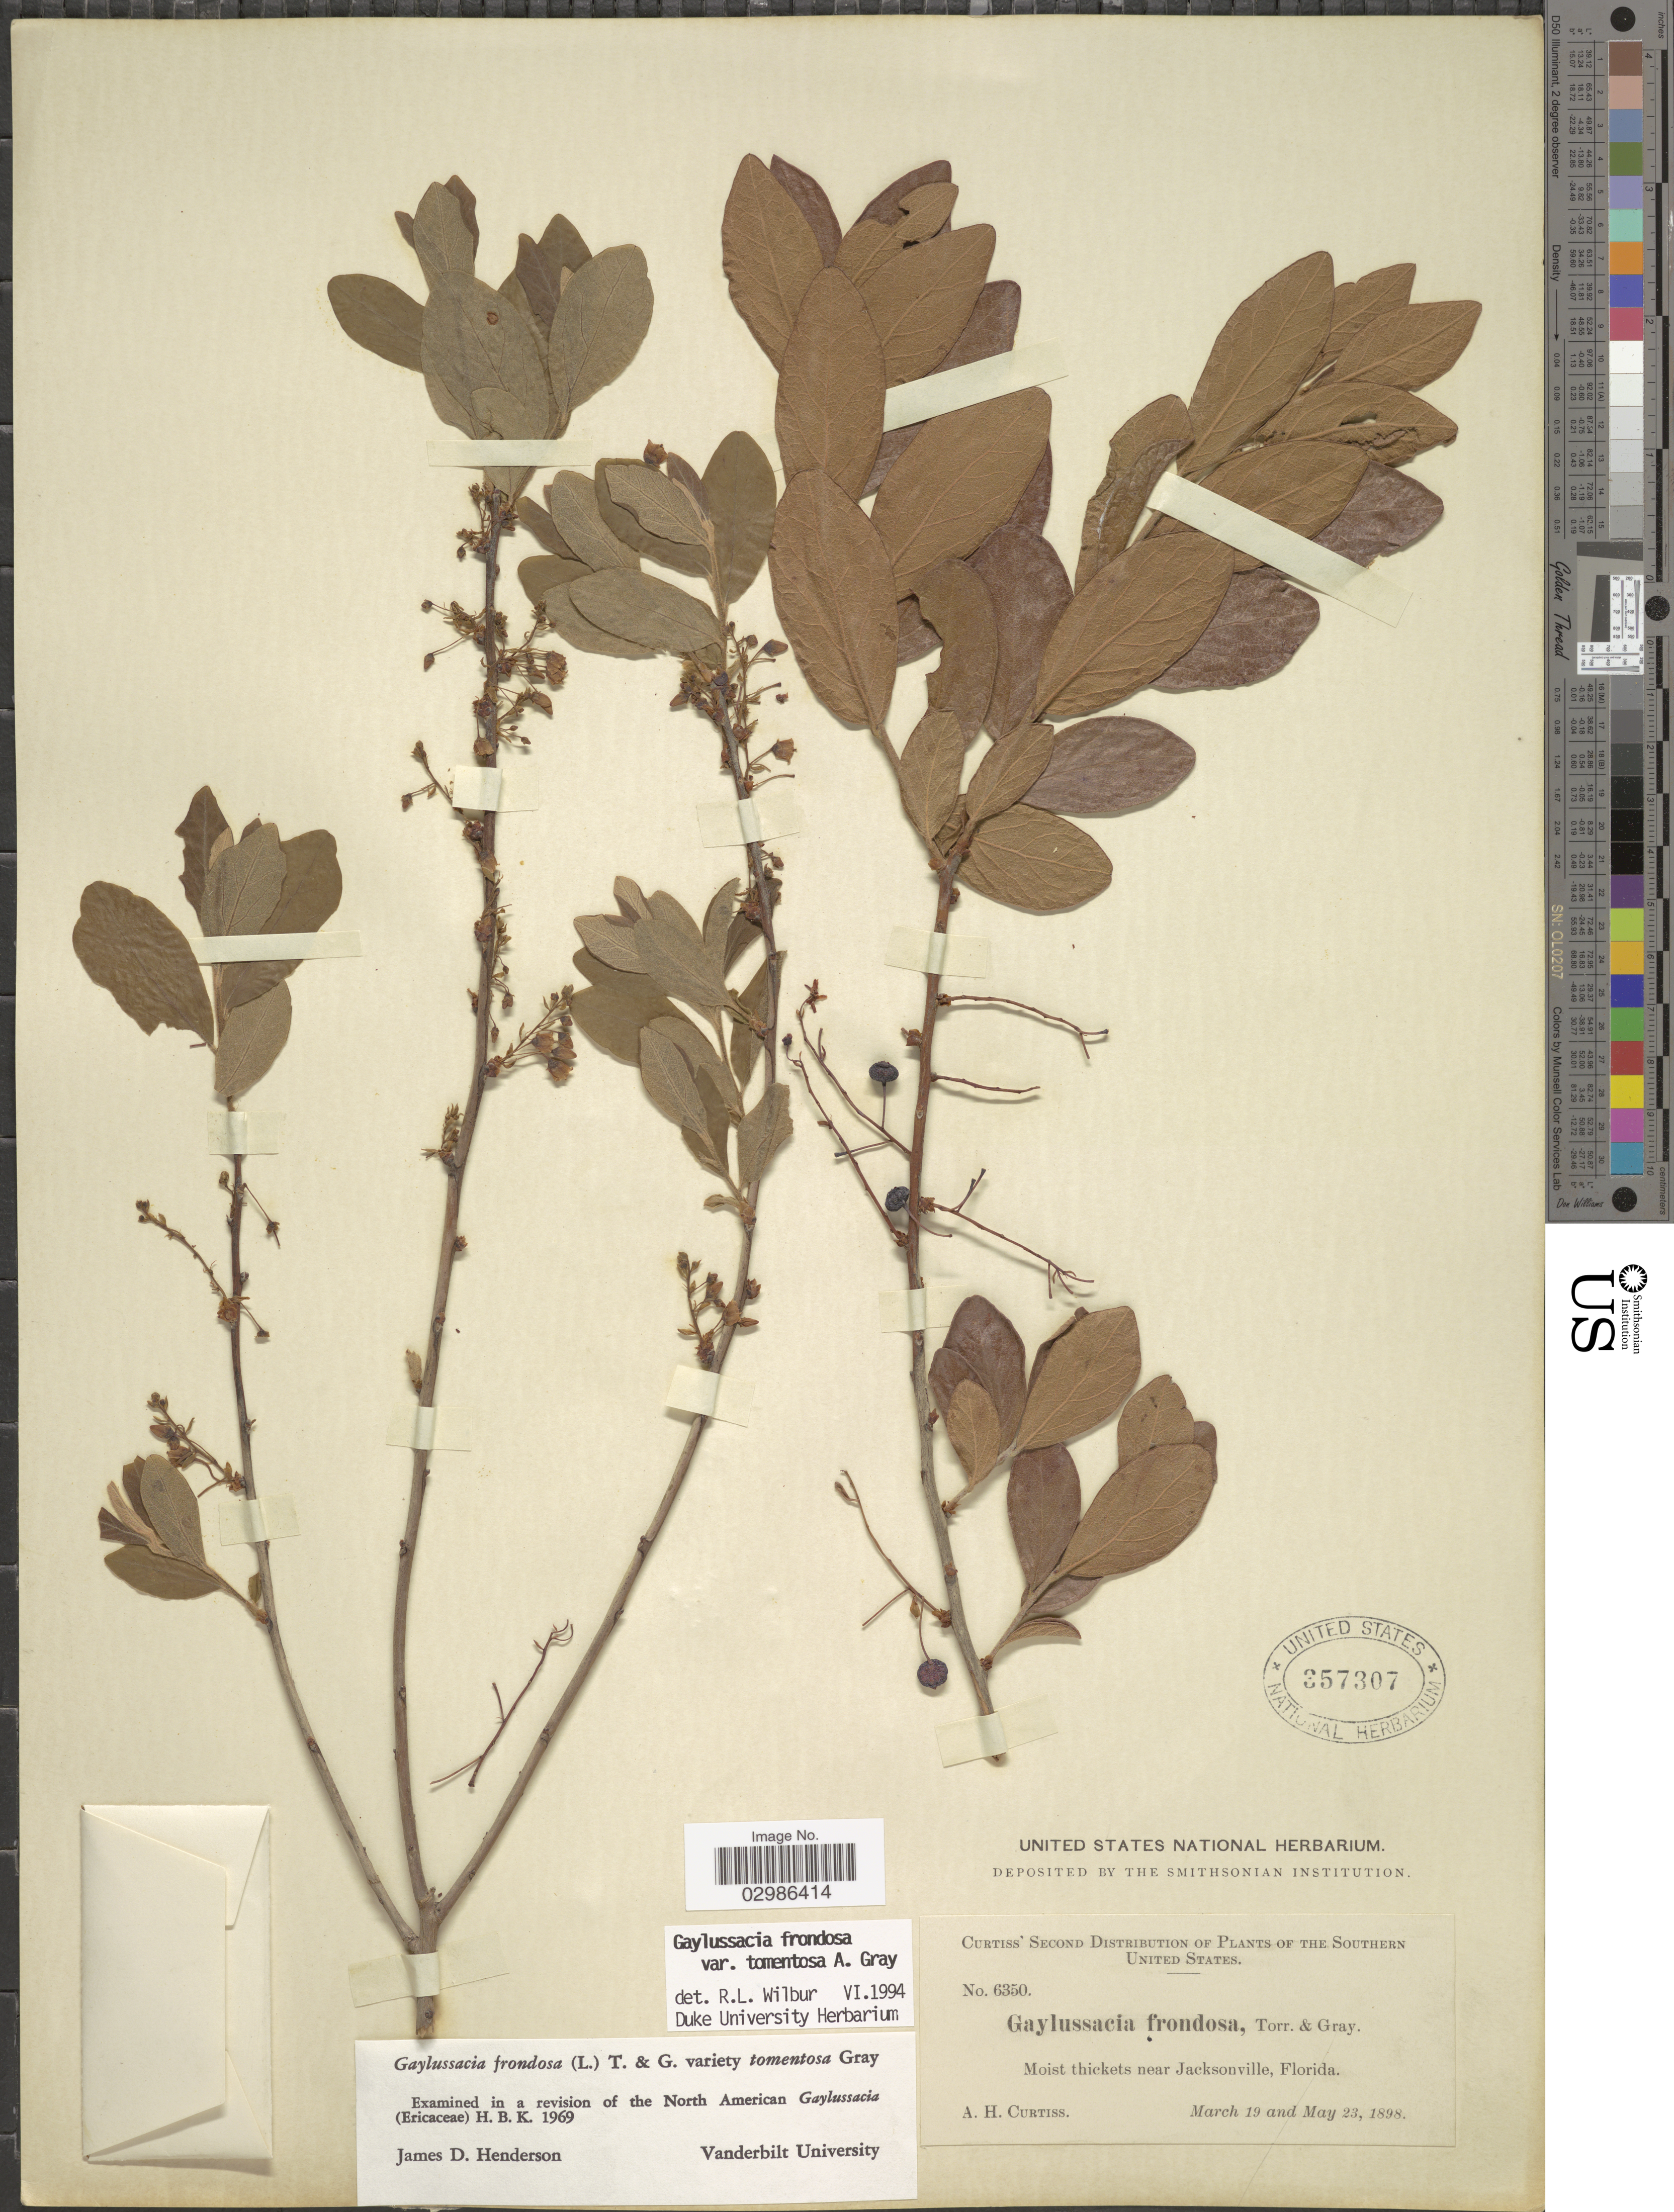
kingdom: Plantae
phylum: Tracheophyta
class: Magnoliopsida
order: Ericales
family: Ericaceae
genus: Gaylussacia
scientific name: Gaylussacia frondosa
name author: (L.) Torr. & A. Gray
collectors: A. H. Curtiss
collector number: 6350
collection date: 1898-03-19/1898-05-23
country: United States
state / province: Florida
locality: Southern United States. Moist thickets near Jacksonville.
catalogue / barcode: US 357307